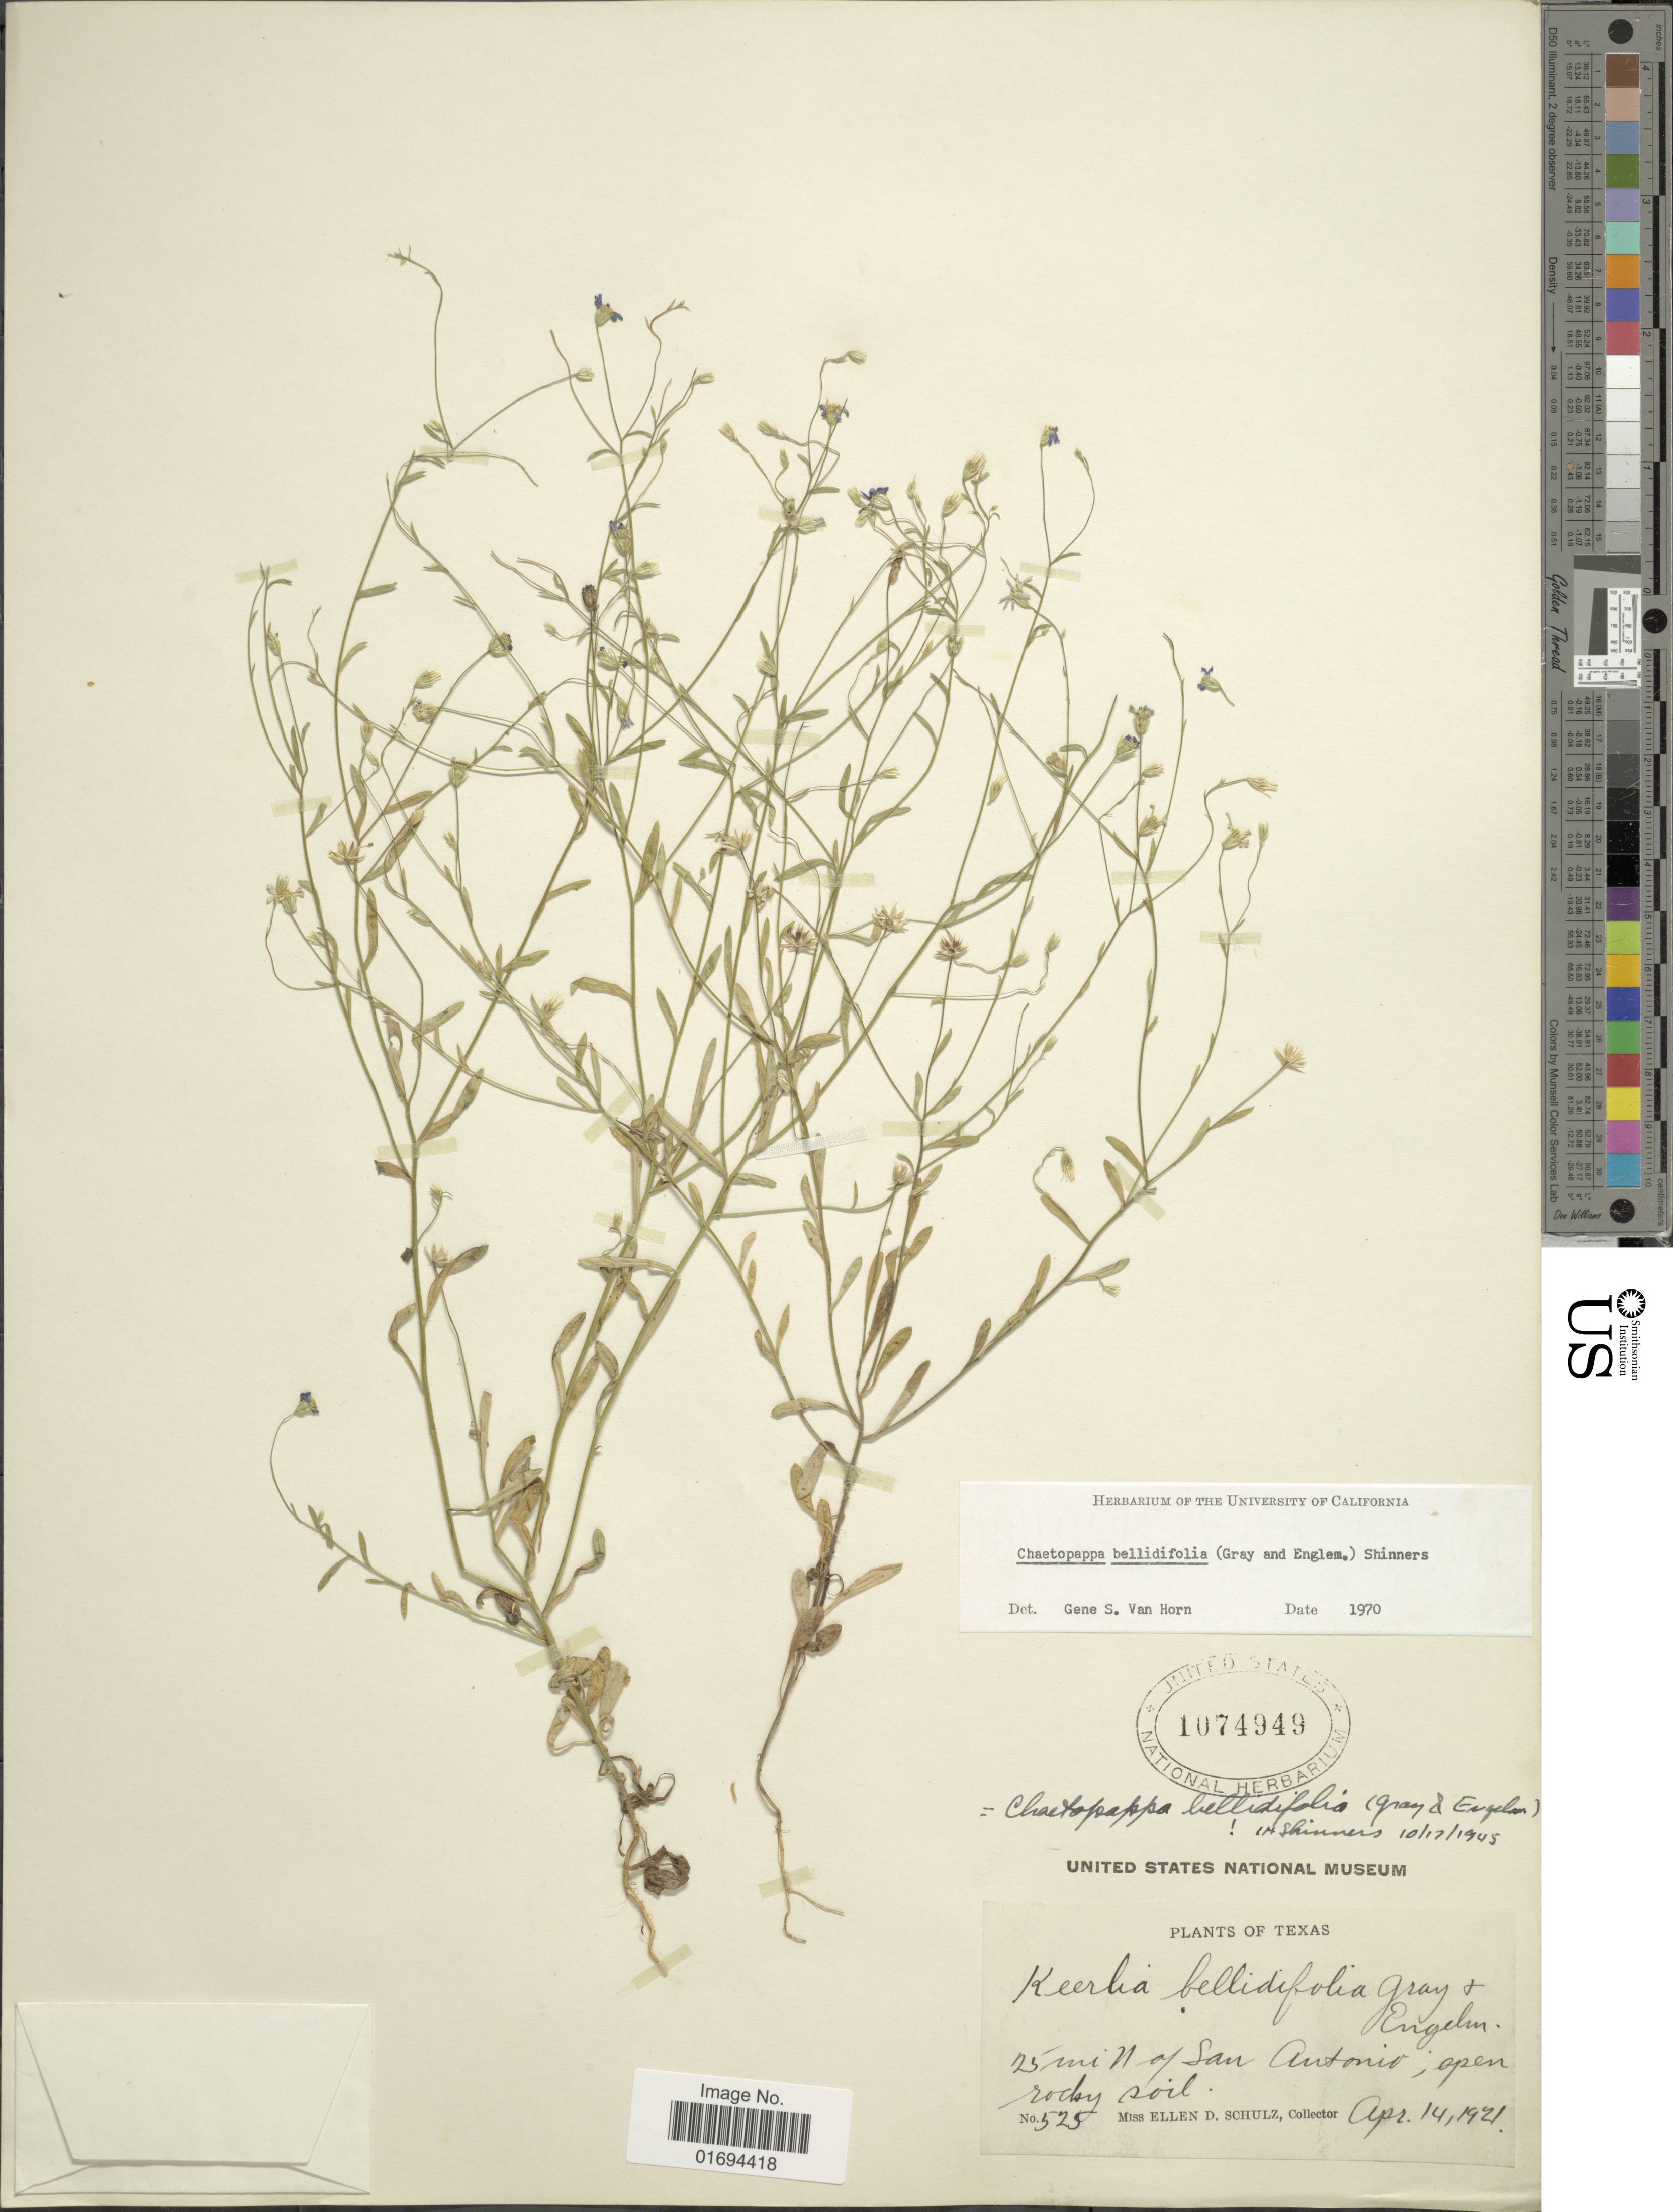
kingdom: Plantae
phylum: Tracheophyta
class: Magnoliopsida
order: Asterales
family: Asteraceae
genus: Chaetopappa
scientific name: Chaetopappa bellidifolia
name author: (A. Gray) Shinners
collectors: E. Shulz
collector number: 525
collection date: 1921-04-14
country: United States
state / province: Texas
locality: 25 mi N of San Antonio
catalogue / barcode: US 1074949